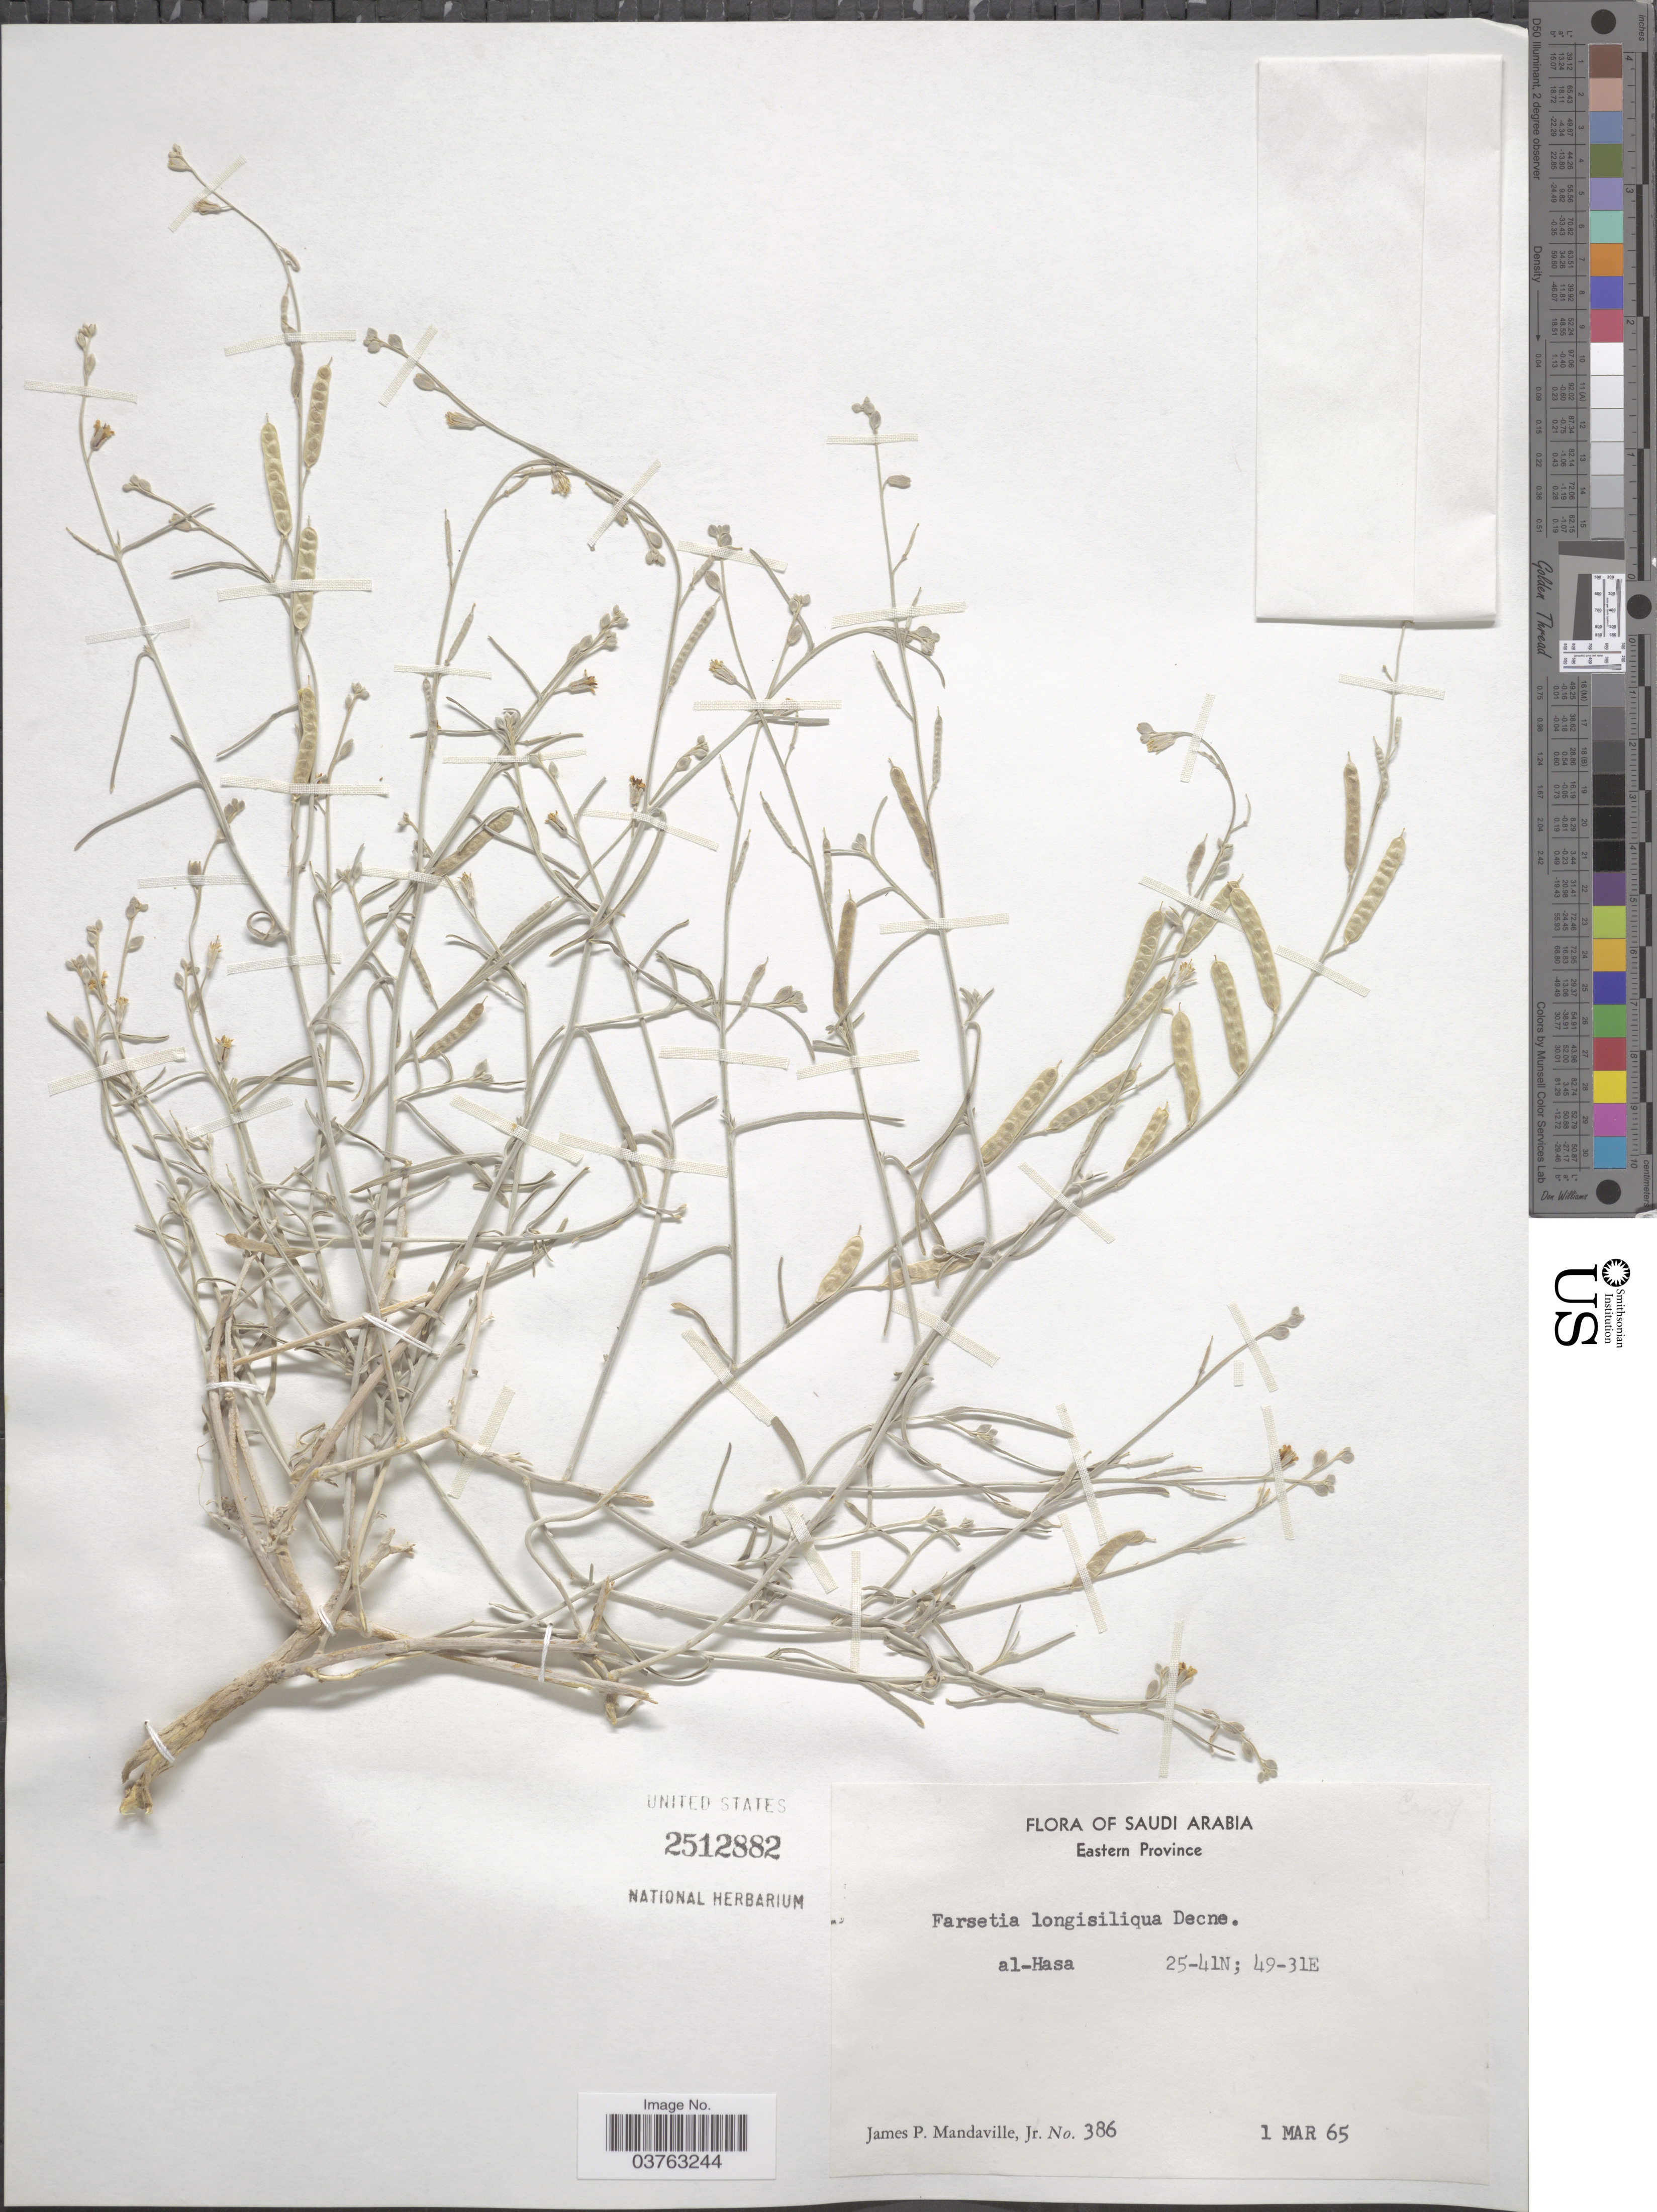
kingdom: Plantae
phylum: Tracheophyta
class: Magnoliopsida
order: Brassicales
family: Brassicaceae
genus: Farsetia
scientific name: Farsetia longisiliqua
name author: Decne.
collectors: J. Mandaville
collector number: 386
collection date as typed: Transcribed d/m/y: 1/3/65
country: Saudi Arabia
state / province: Ash Sharqiyah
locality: Eastern Province. Al-Hasa.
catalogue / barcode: US 2512882